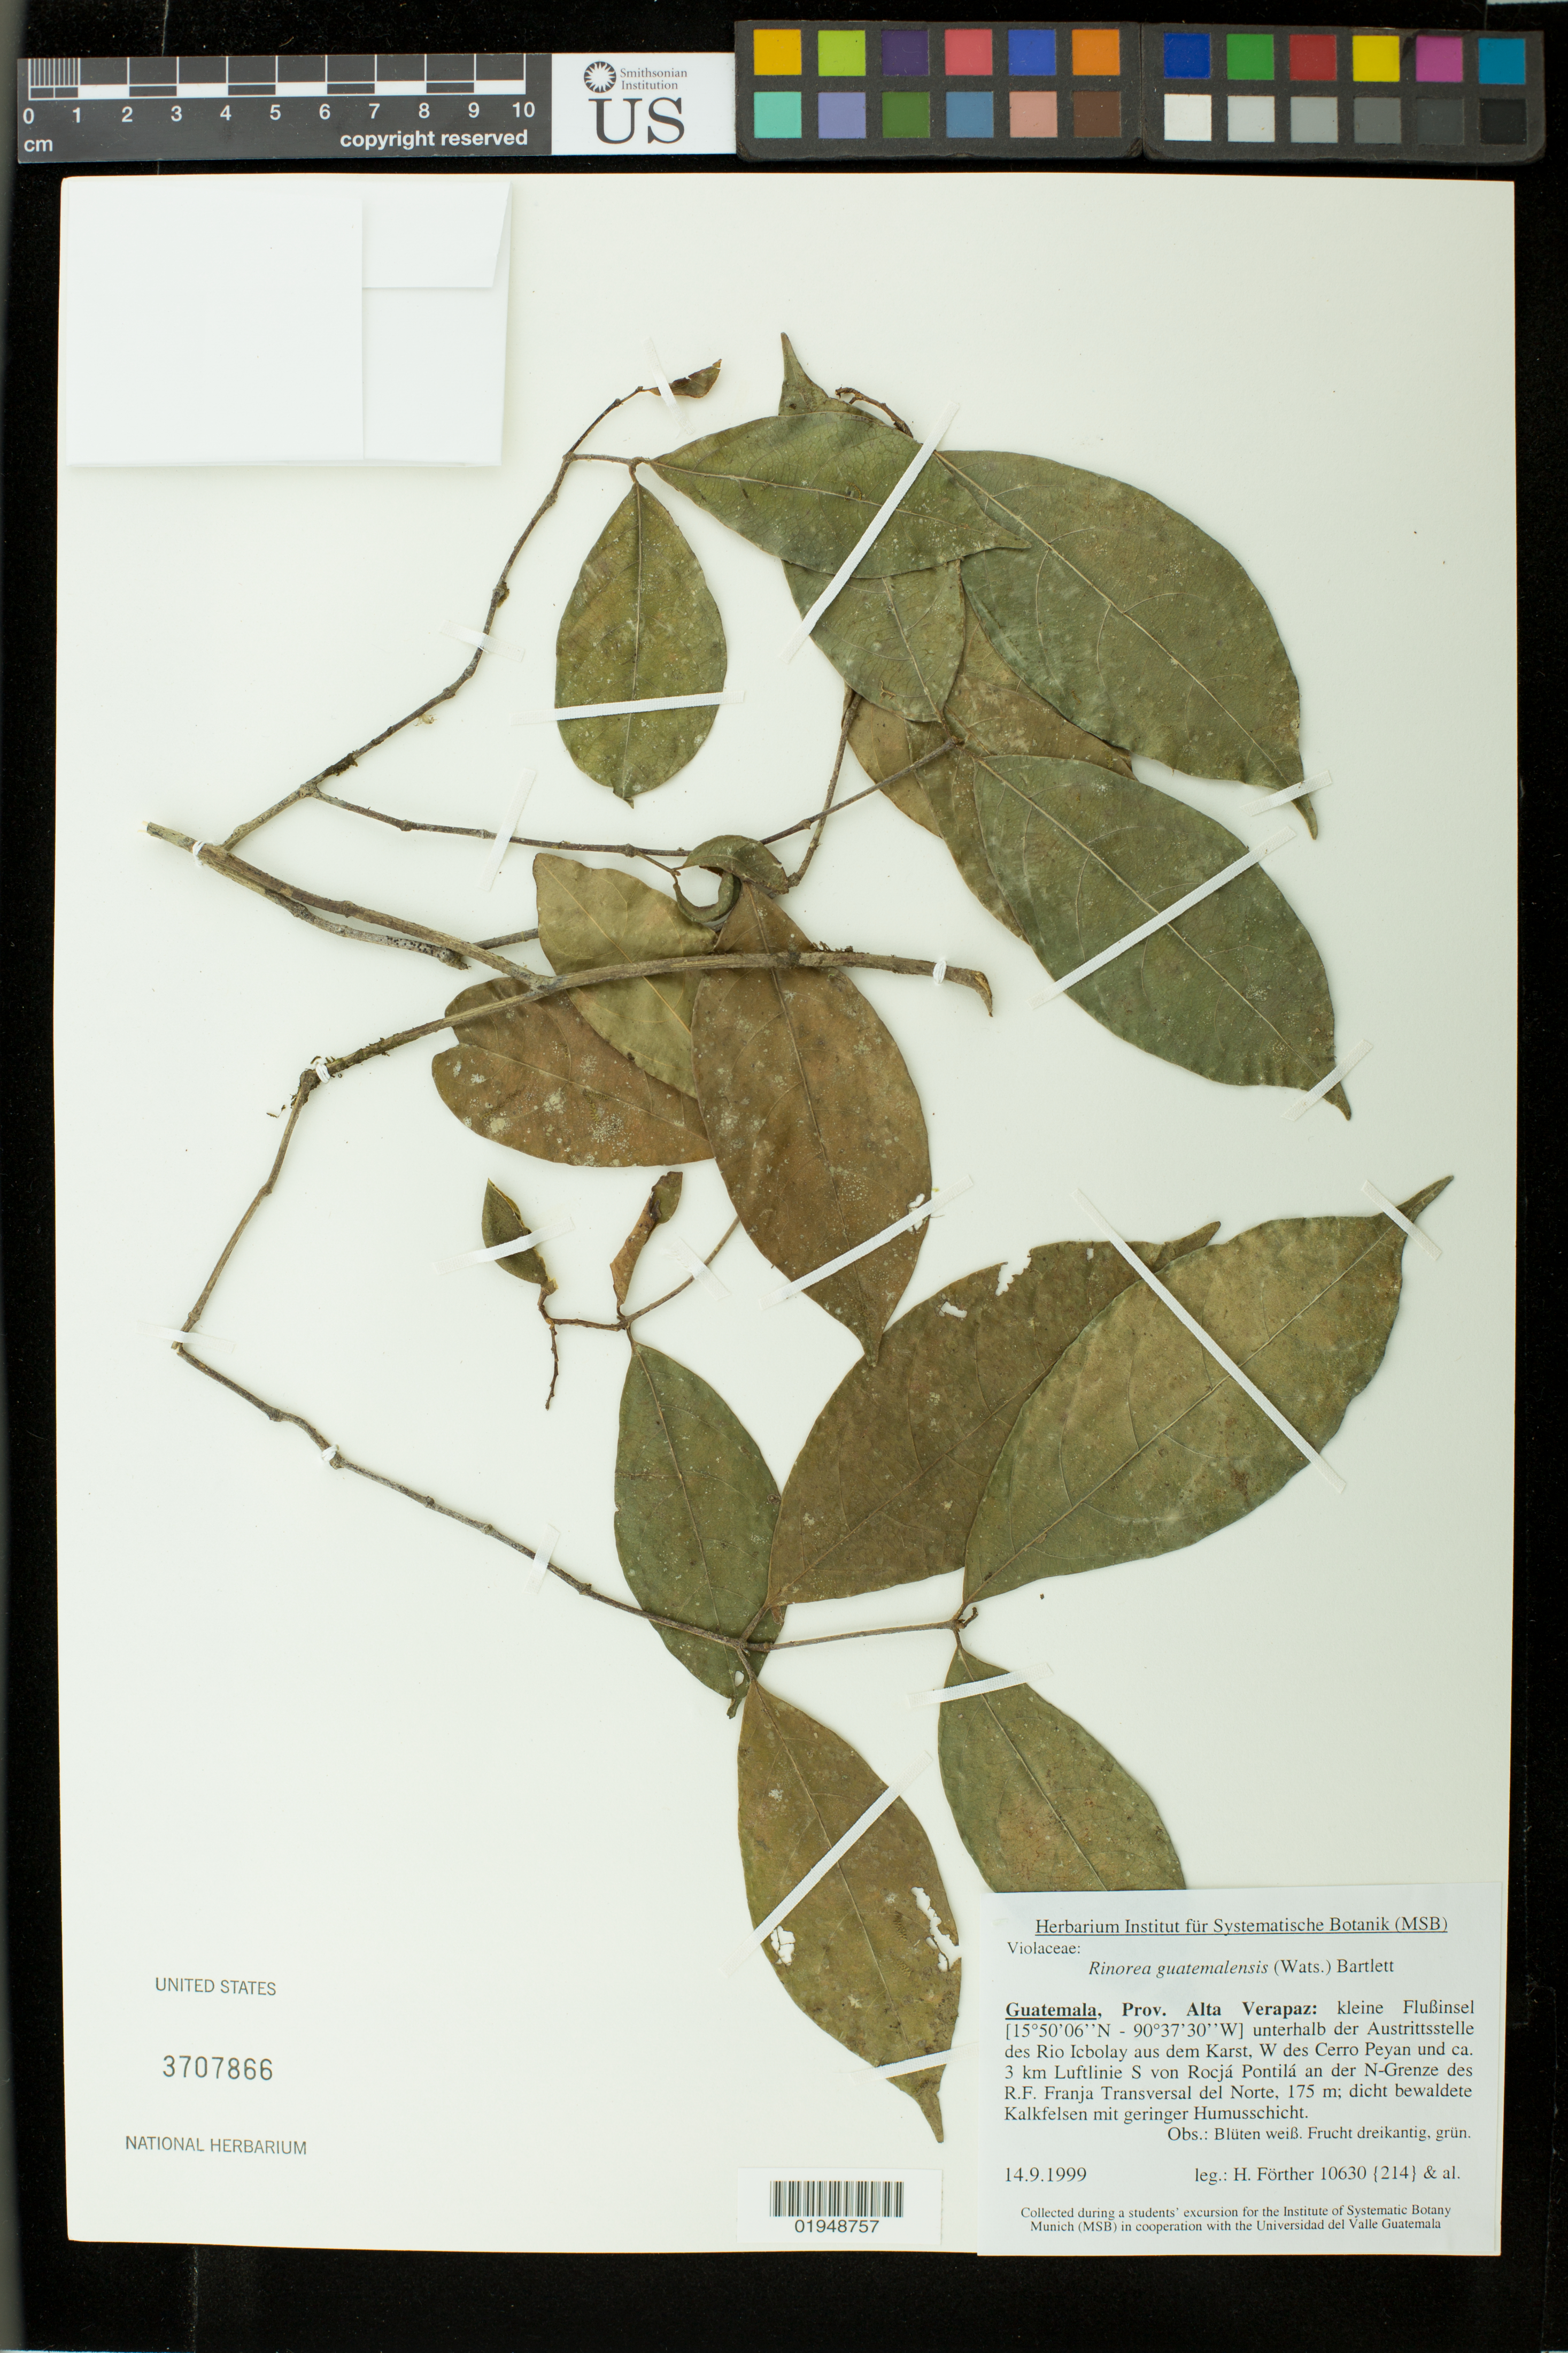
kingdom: Plantae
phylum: Tracheophyta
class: Magnoliopsida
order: Malpighiales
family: Violaceae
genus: Rinorea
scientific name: Rinorea hummelii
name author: Sprague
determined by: Hoyos-Gomez, S. E.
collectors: H. Fôrther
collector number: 10630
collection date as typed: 14.9.1999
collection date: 1999-09-14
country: Guatemala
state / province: Alta Verapaz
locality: Kleine Flussinsel unterhalb der Austrittsstelle des Rio Icbolay dem Karst, W des Cerro Peyan und ca. 3 km Luftlinie S von Rocja Pontila an der N-Grenze des R.F. Franja Transversal del Norte, 175 m.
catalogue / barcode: US 3707866